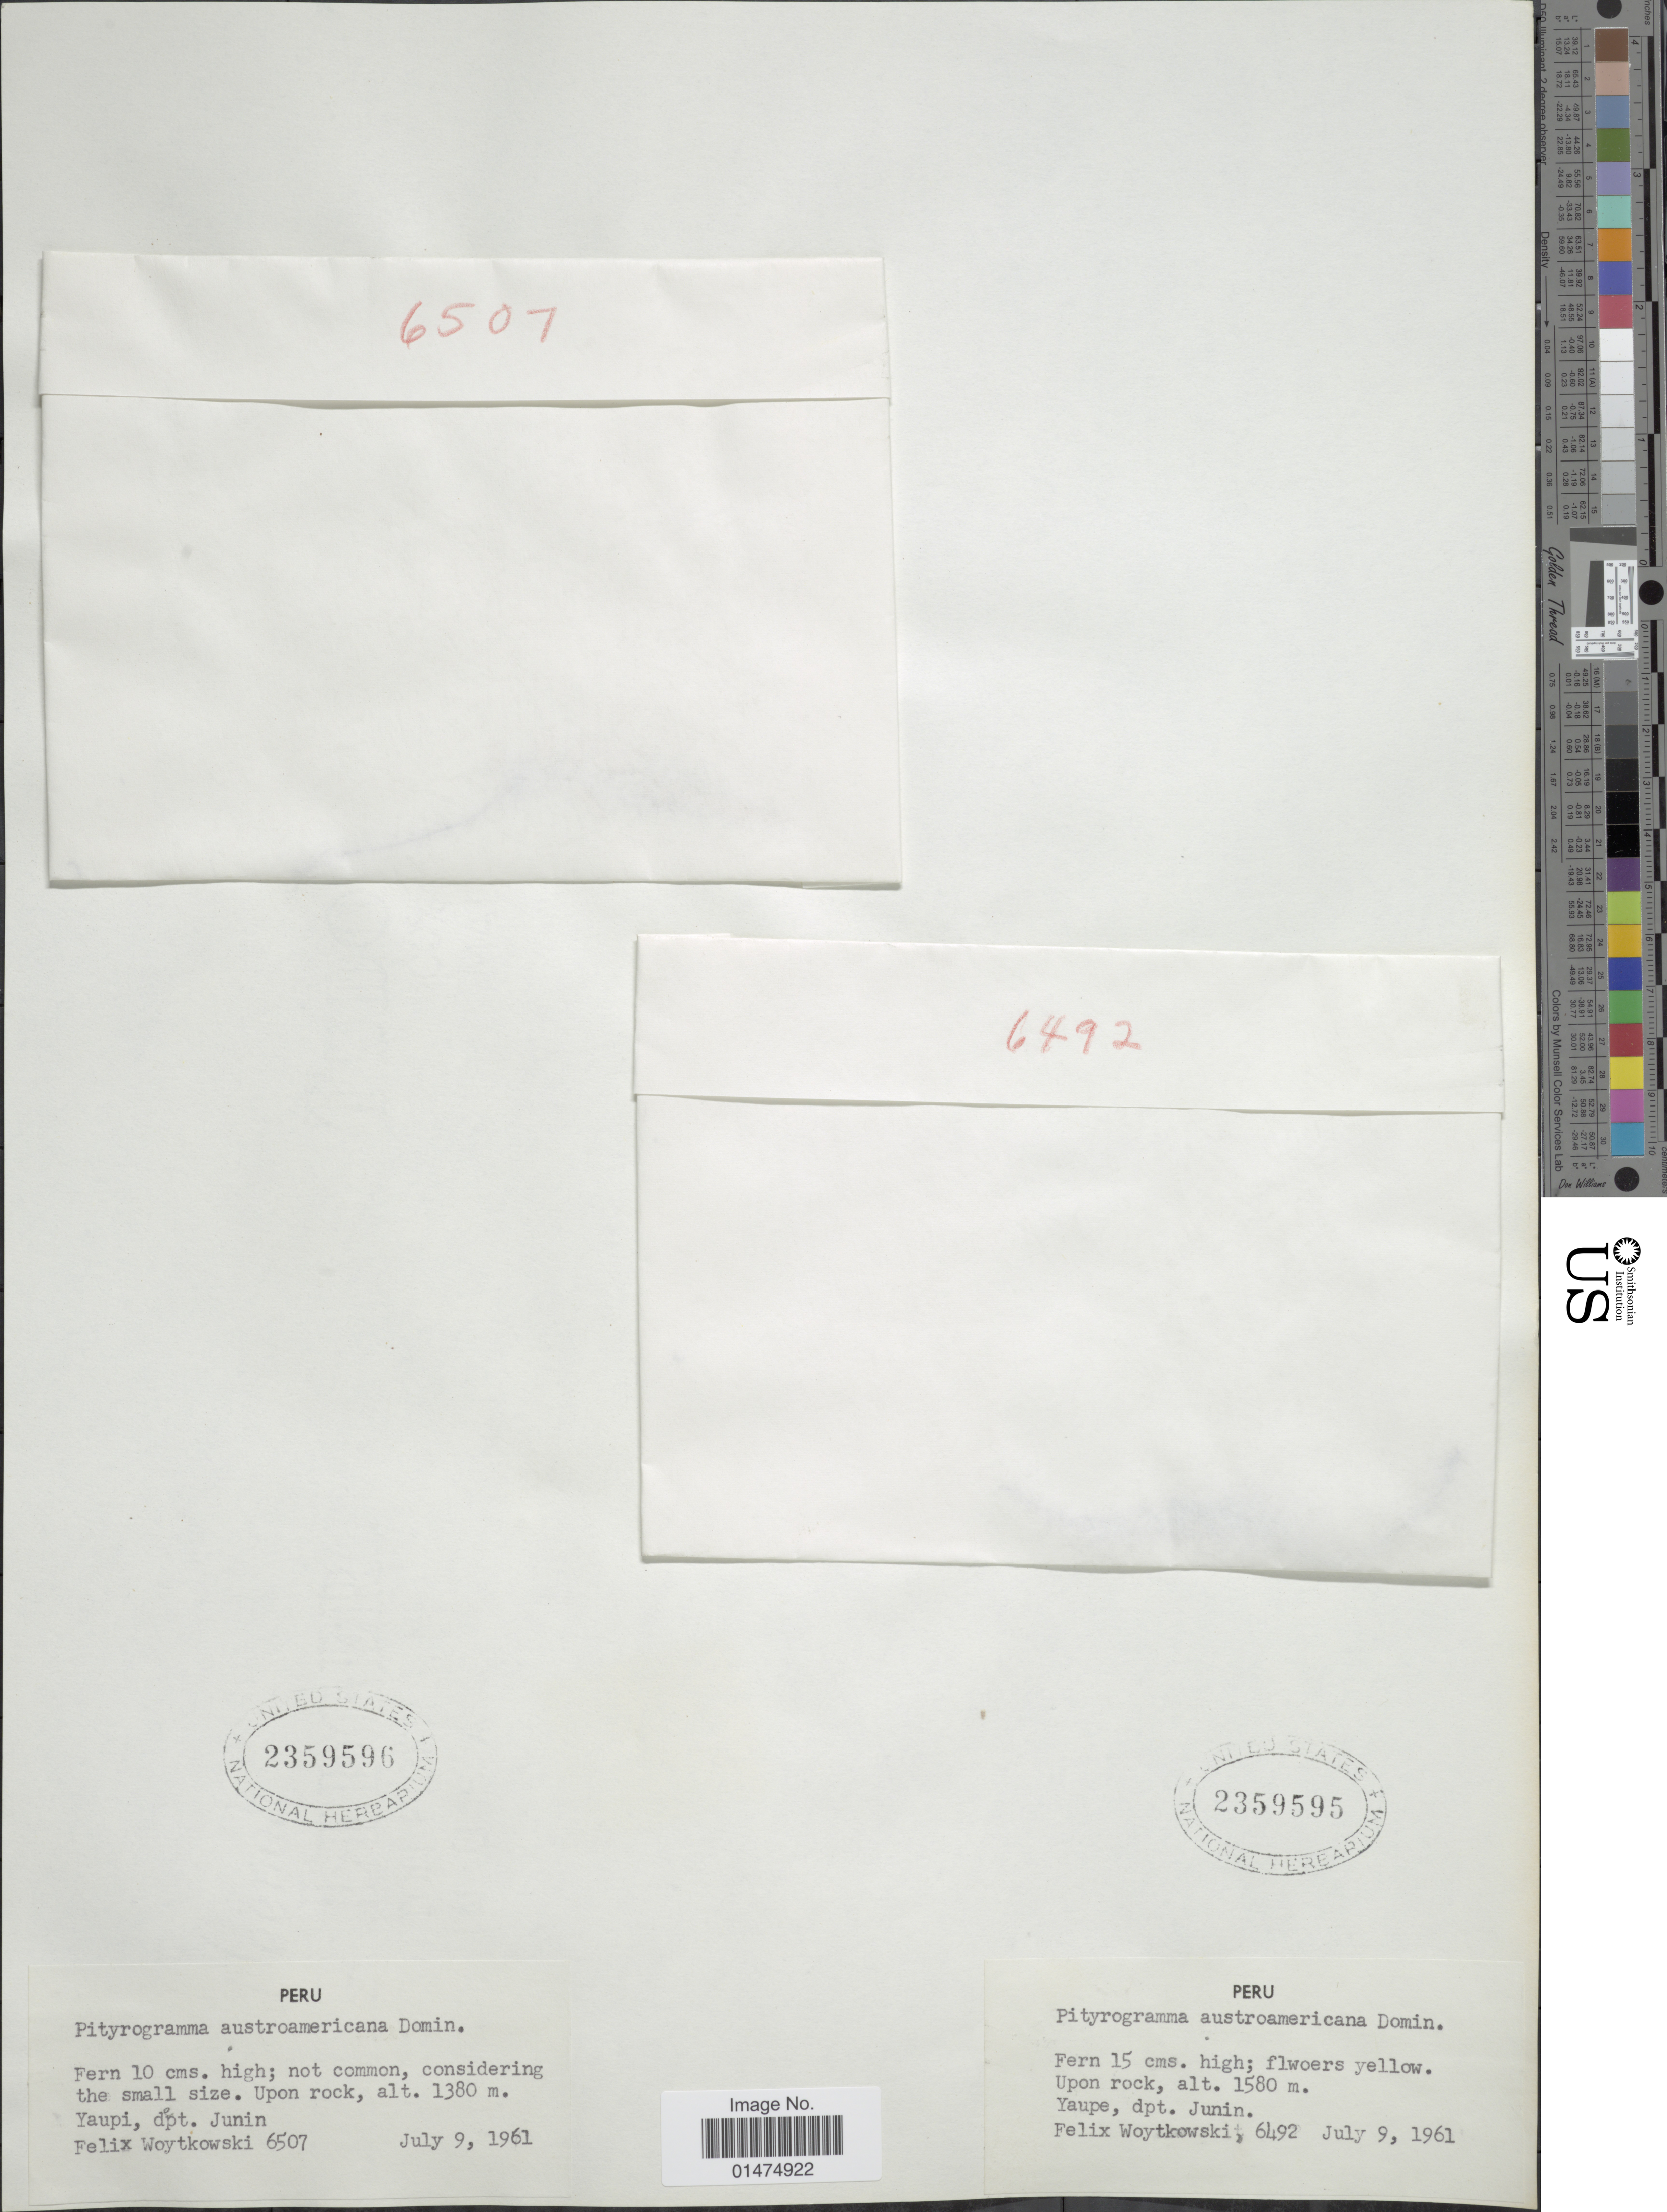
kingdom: Plantae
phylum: Tracheophyta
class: Polypodiopsida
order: Polypodiales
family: Pteridaceae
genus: Pityrogramma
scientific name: Pityrogramma calomelanos var. aureoflava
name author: (Hook.) Weath. ex L.H. Bailey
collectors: F. Woytkowski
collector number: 6507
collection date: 1961-07-09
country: Peru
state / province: Junín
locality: Yaupi, dpt. Junin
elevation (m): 1380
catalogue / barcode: US 2359596